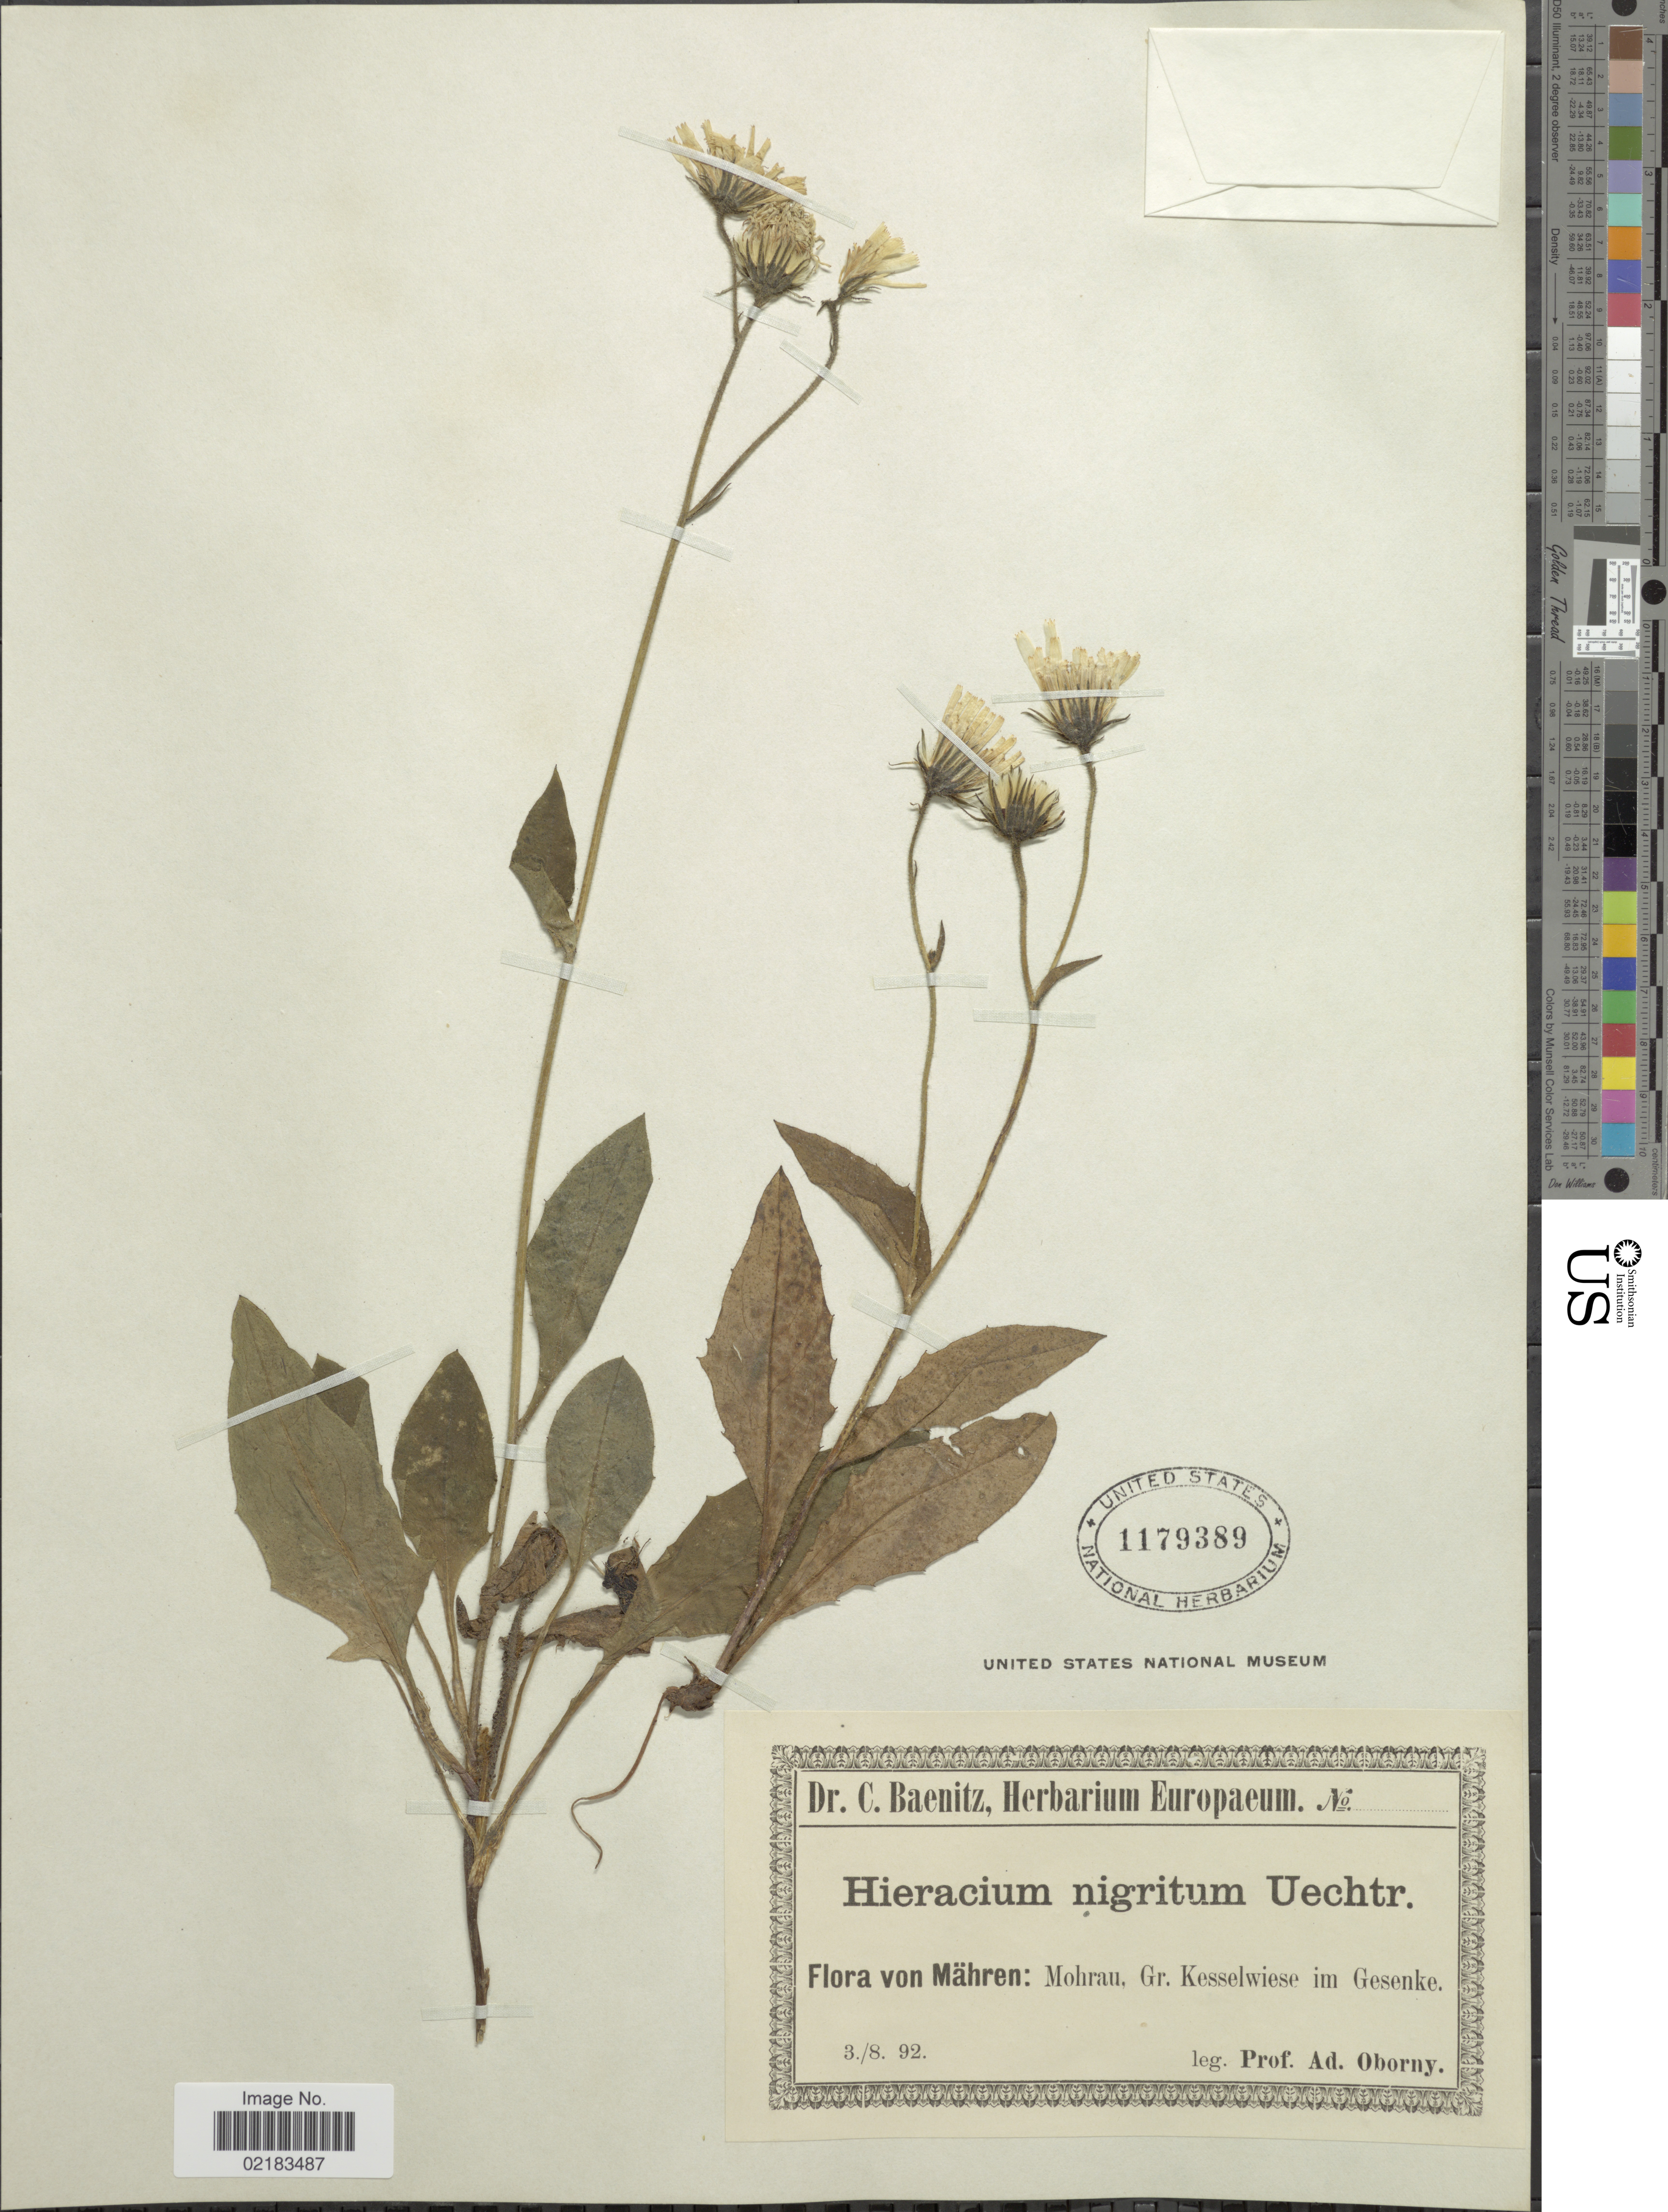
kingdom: Plantae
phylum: Tracheophyta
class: Magnoliopsida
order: Asterales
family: Asteraceae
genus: Hieracium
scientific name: Hieracium nigritum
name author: R. Uechtr.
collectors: A. Oborny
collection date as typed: Transcribed d/m/y: 3/8/92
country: Czechia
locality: Mähren: Mohrau, Gr. Kesselwiese im Gesenke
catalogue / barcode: US 1179389